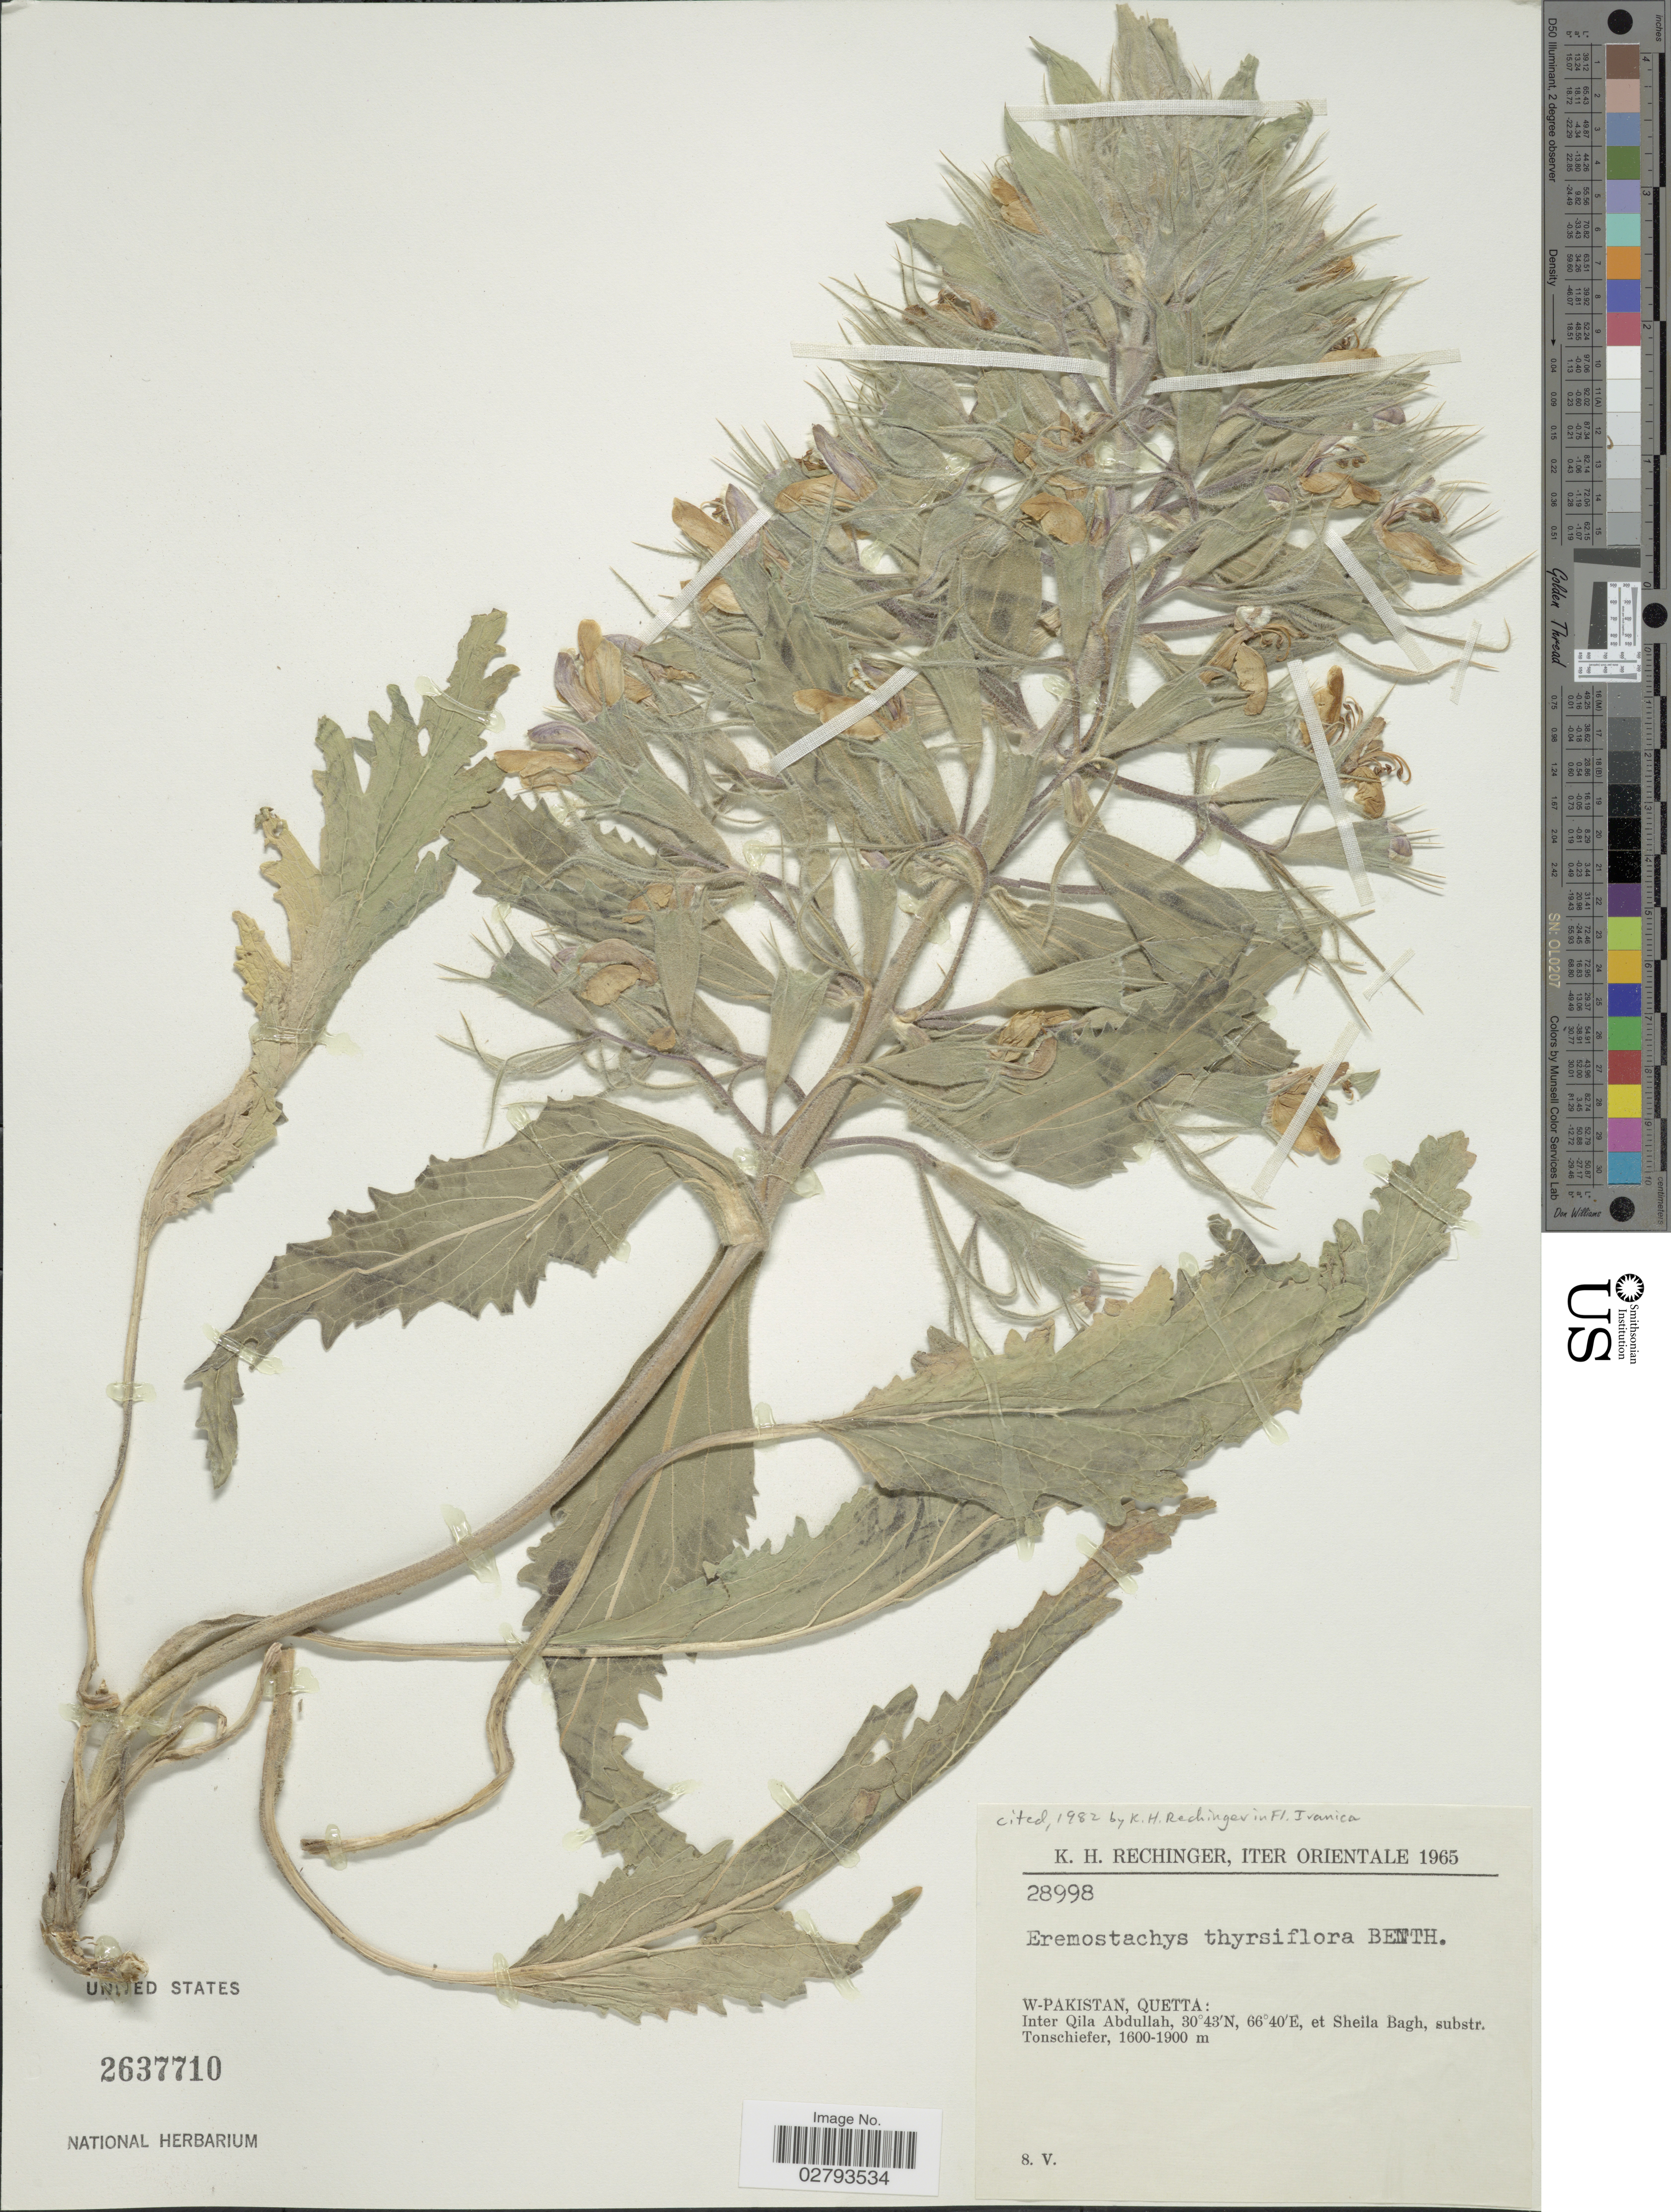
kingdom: Plantae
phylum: Tracheophyta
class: Magnoliopsida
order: Lamiales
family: Lamiaceae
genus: Eremostachys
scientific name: Eremostachys thyrsiflora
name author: Benth.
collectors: K. H. Rechinger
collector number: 28998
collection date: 1965-05-08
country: Pakistan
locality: Orientale. W-Pakistan, Quetta: Inter Qila Abdullah, et Sheila Bagh, substr. Tonschiefer.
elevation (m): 1600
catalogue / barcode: US 2637710